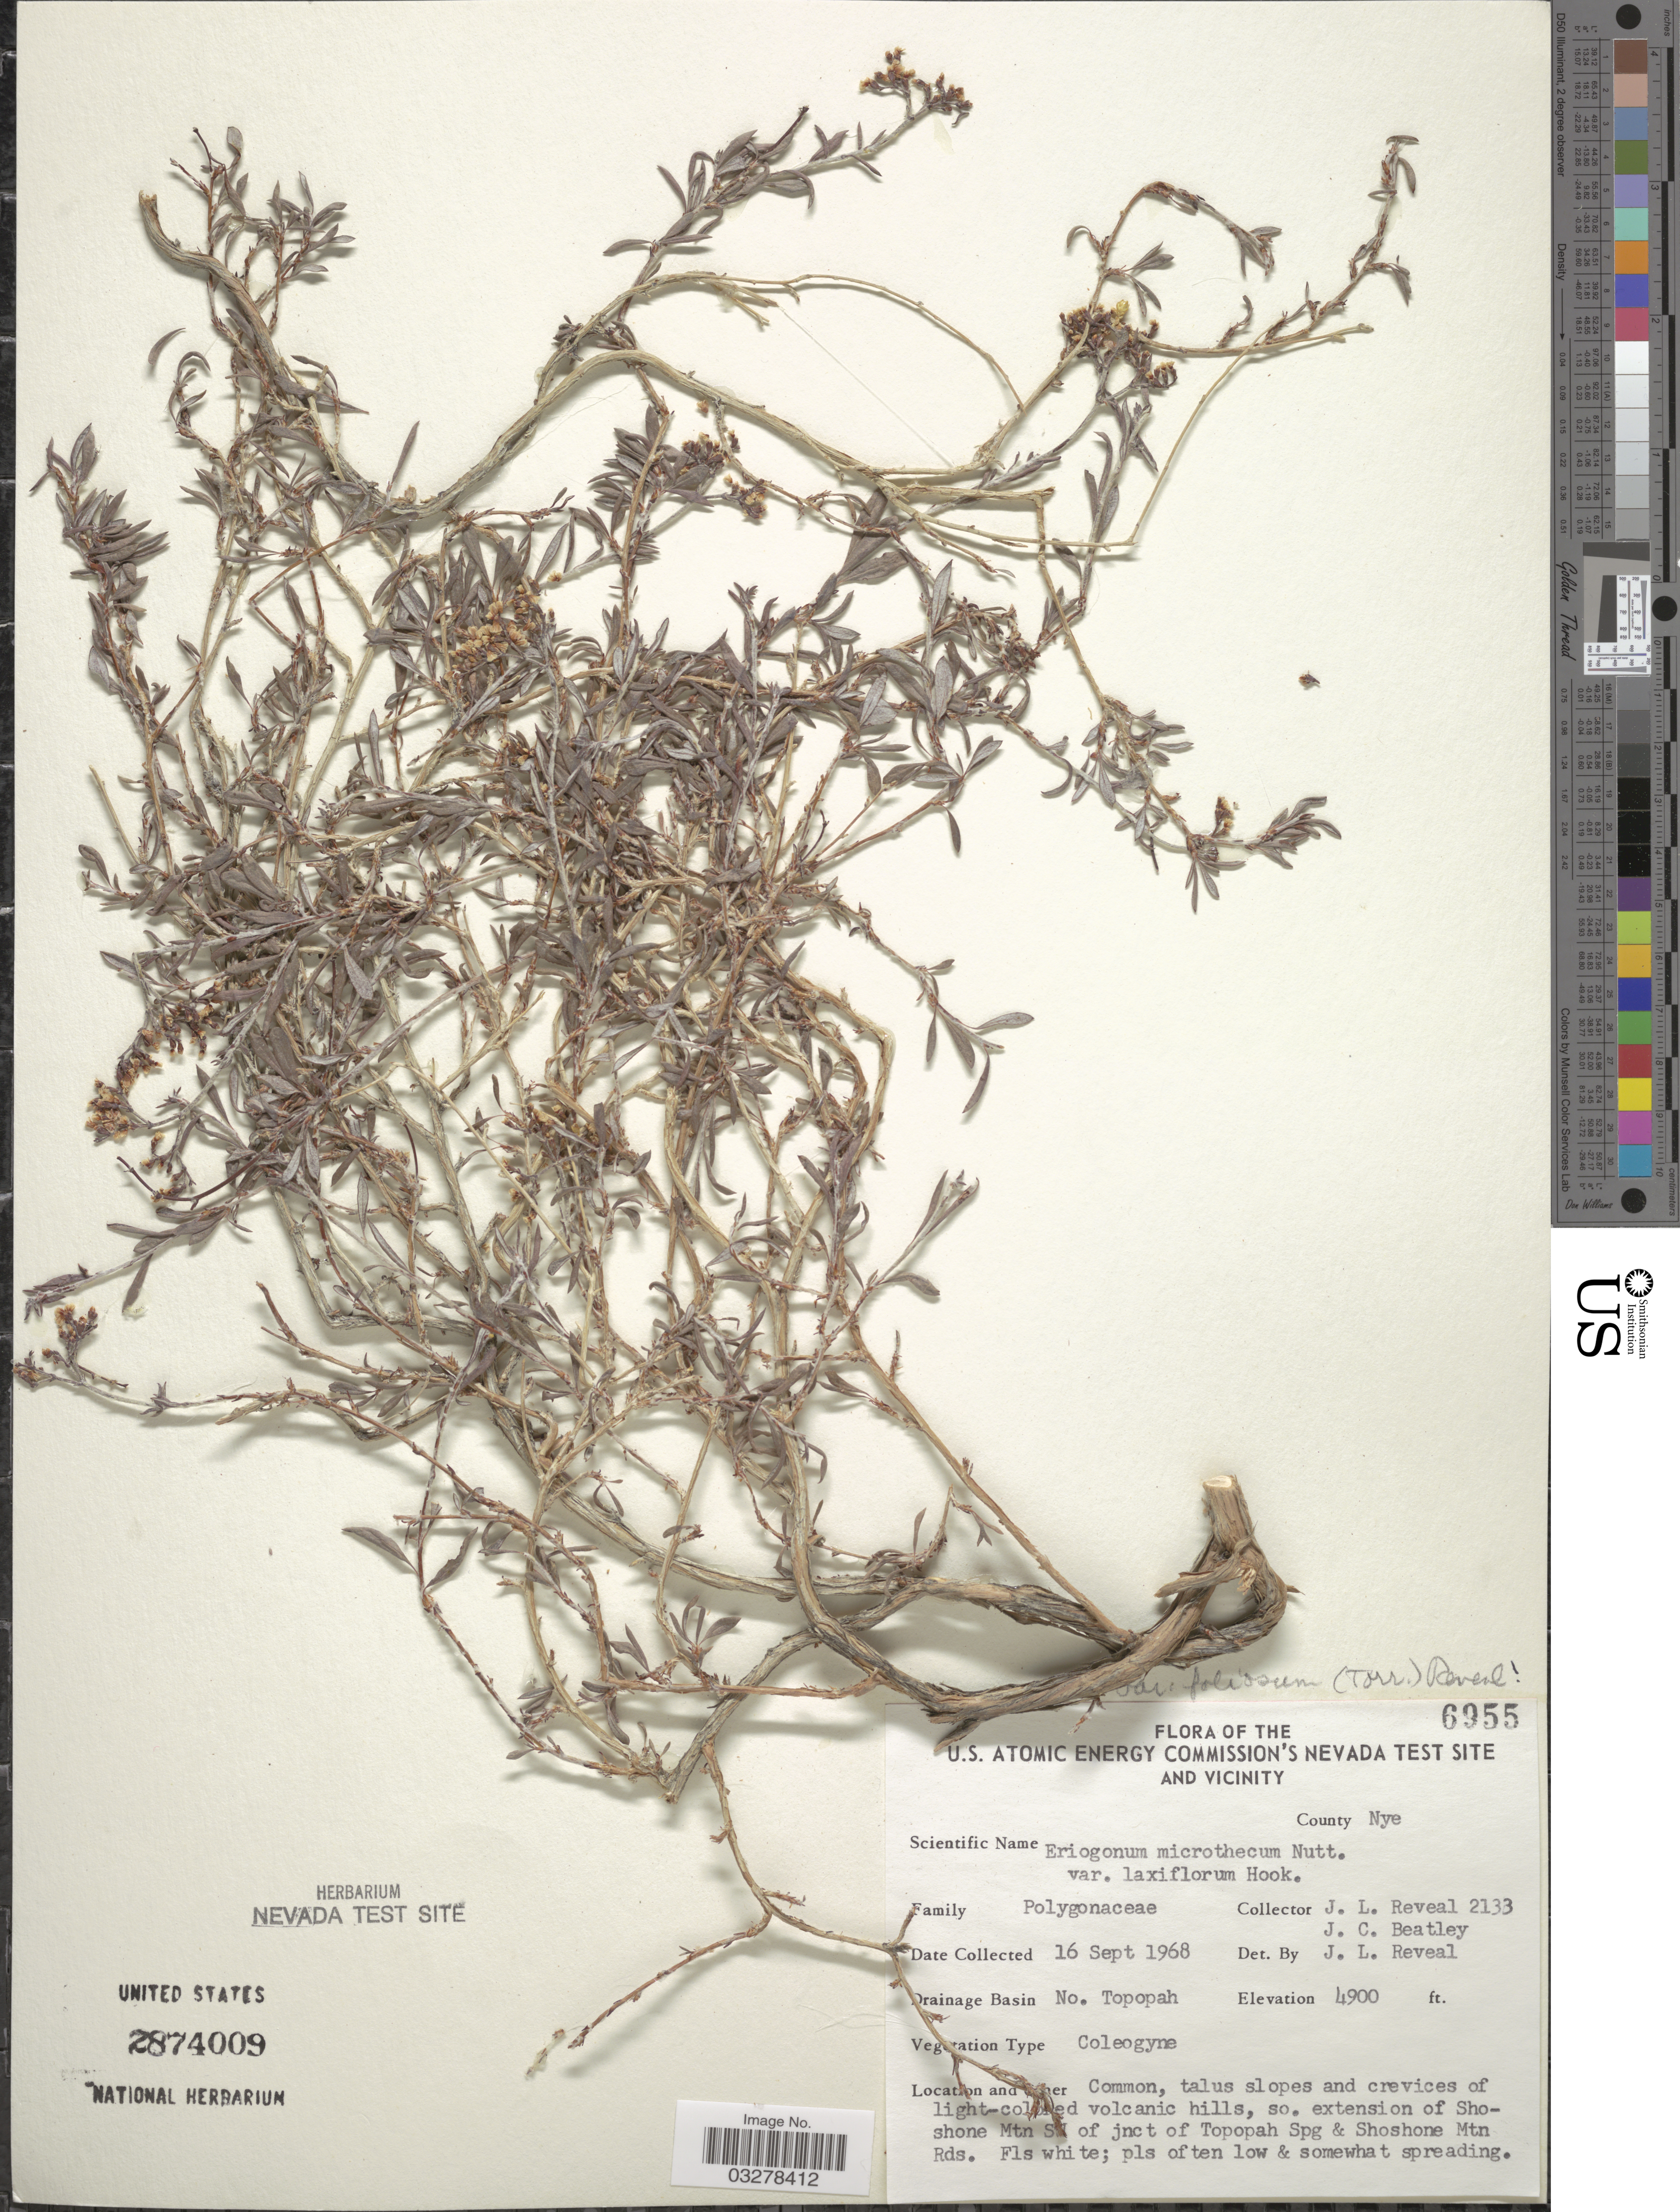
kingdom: Plantae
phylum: Tracheophyta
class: Magnoliopsida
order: Caryophyllales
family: Polygonaceae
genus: Eriogonum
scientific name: Eriogonum microtheca var. foliosum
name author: (Torr. & A. Gray) Reveal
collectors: J. L. Reveal & J. C. Beatley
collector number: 2133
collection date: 1968-09-16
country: United States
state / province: Nevada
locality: U.S. Atomic Energy Commission's Nevada Test Site and Vicinity. County Nye. Drainage Basin No. Topopah. So. extension of Shoshone Mtn SW of jnct of Topopah Spg & Shoshone Mtn Rds. .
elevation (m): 1494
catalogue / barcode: US 2874009